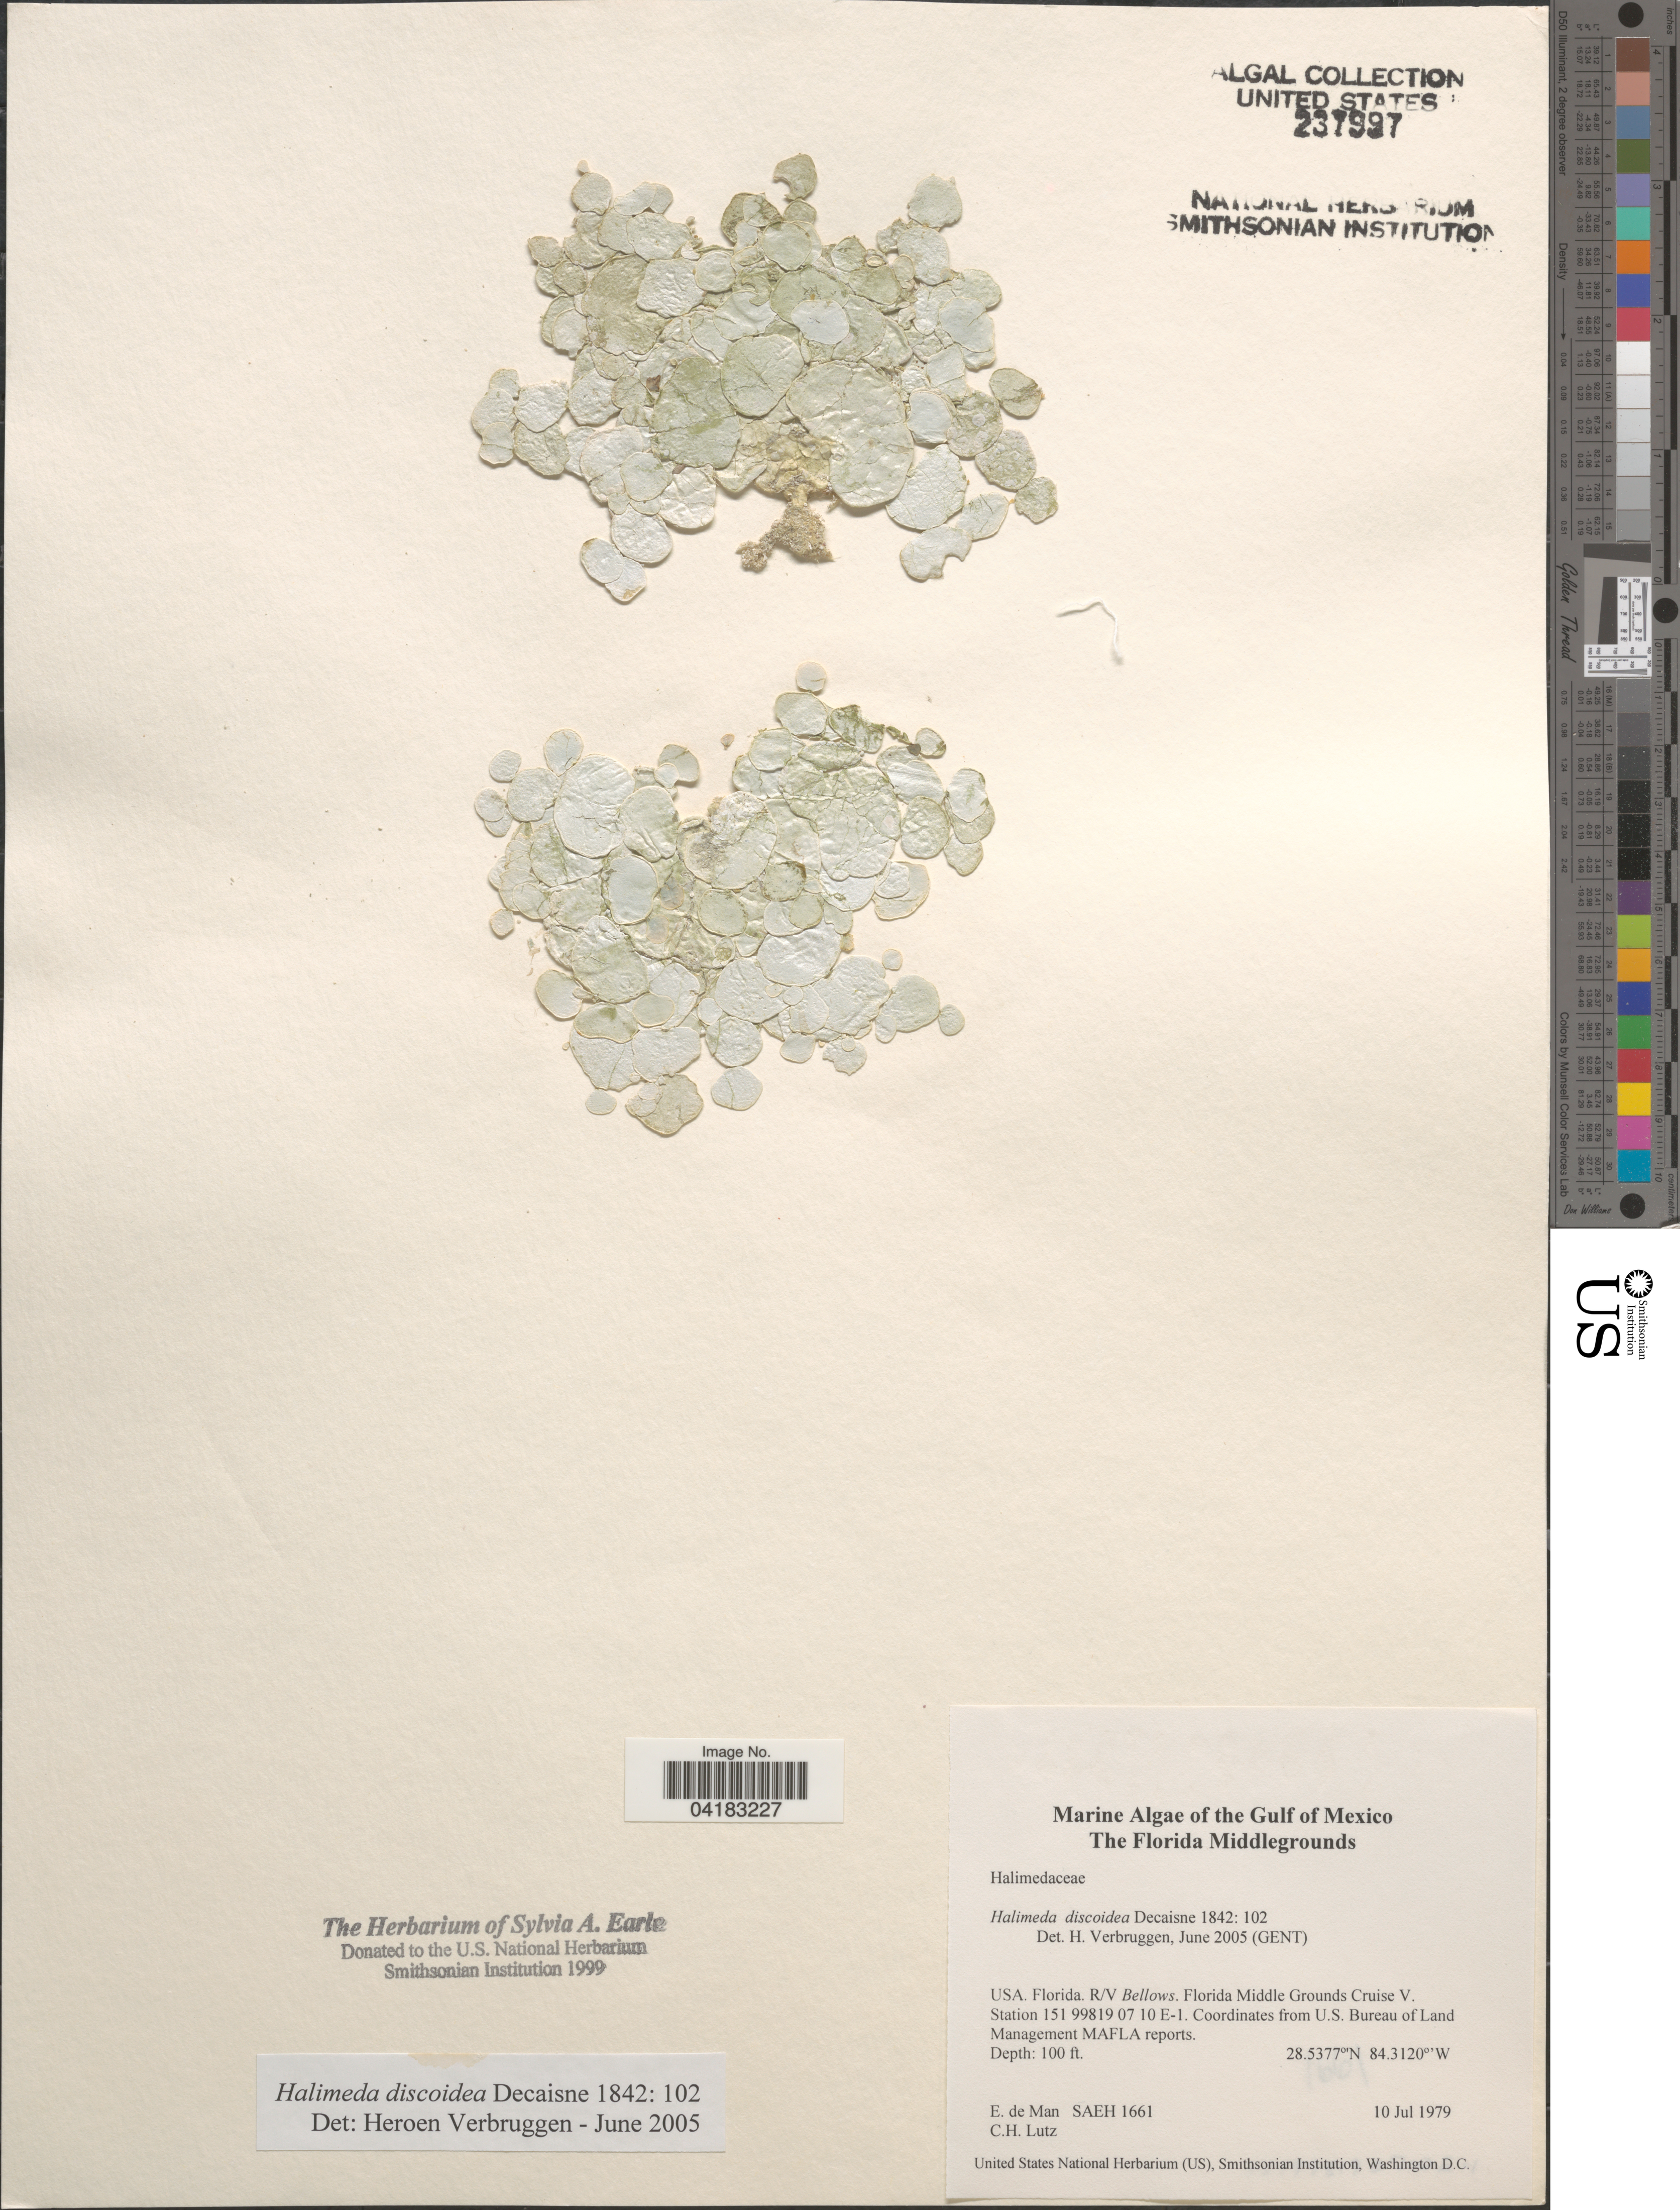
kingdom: Plantae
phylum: Chlorophyta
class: Ulvophyceae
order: Bryopsidales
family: Halimedaceae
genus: Halimeda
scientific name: Halimeda discoidea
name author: Decne.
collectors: E. de Man & C. Lutz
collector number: SAEH1661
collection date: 1979-07-10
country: United States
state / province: Florida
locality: Gulf of Mexico. R/V Bellows. Florida Middle Grounds Cruise V. Station 151 99819 07 10 E-1.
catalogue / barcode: US 237997